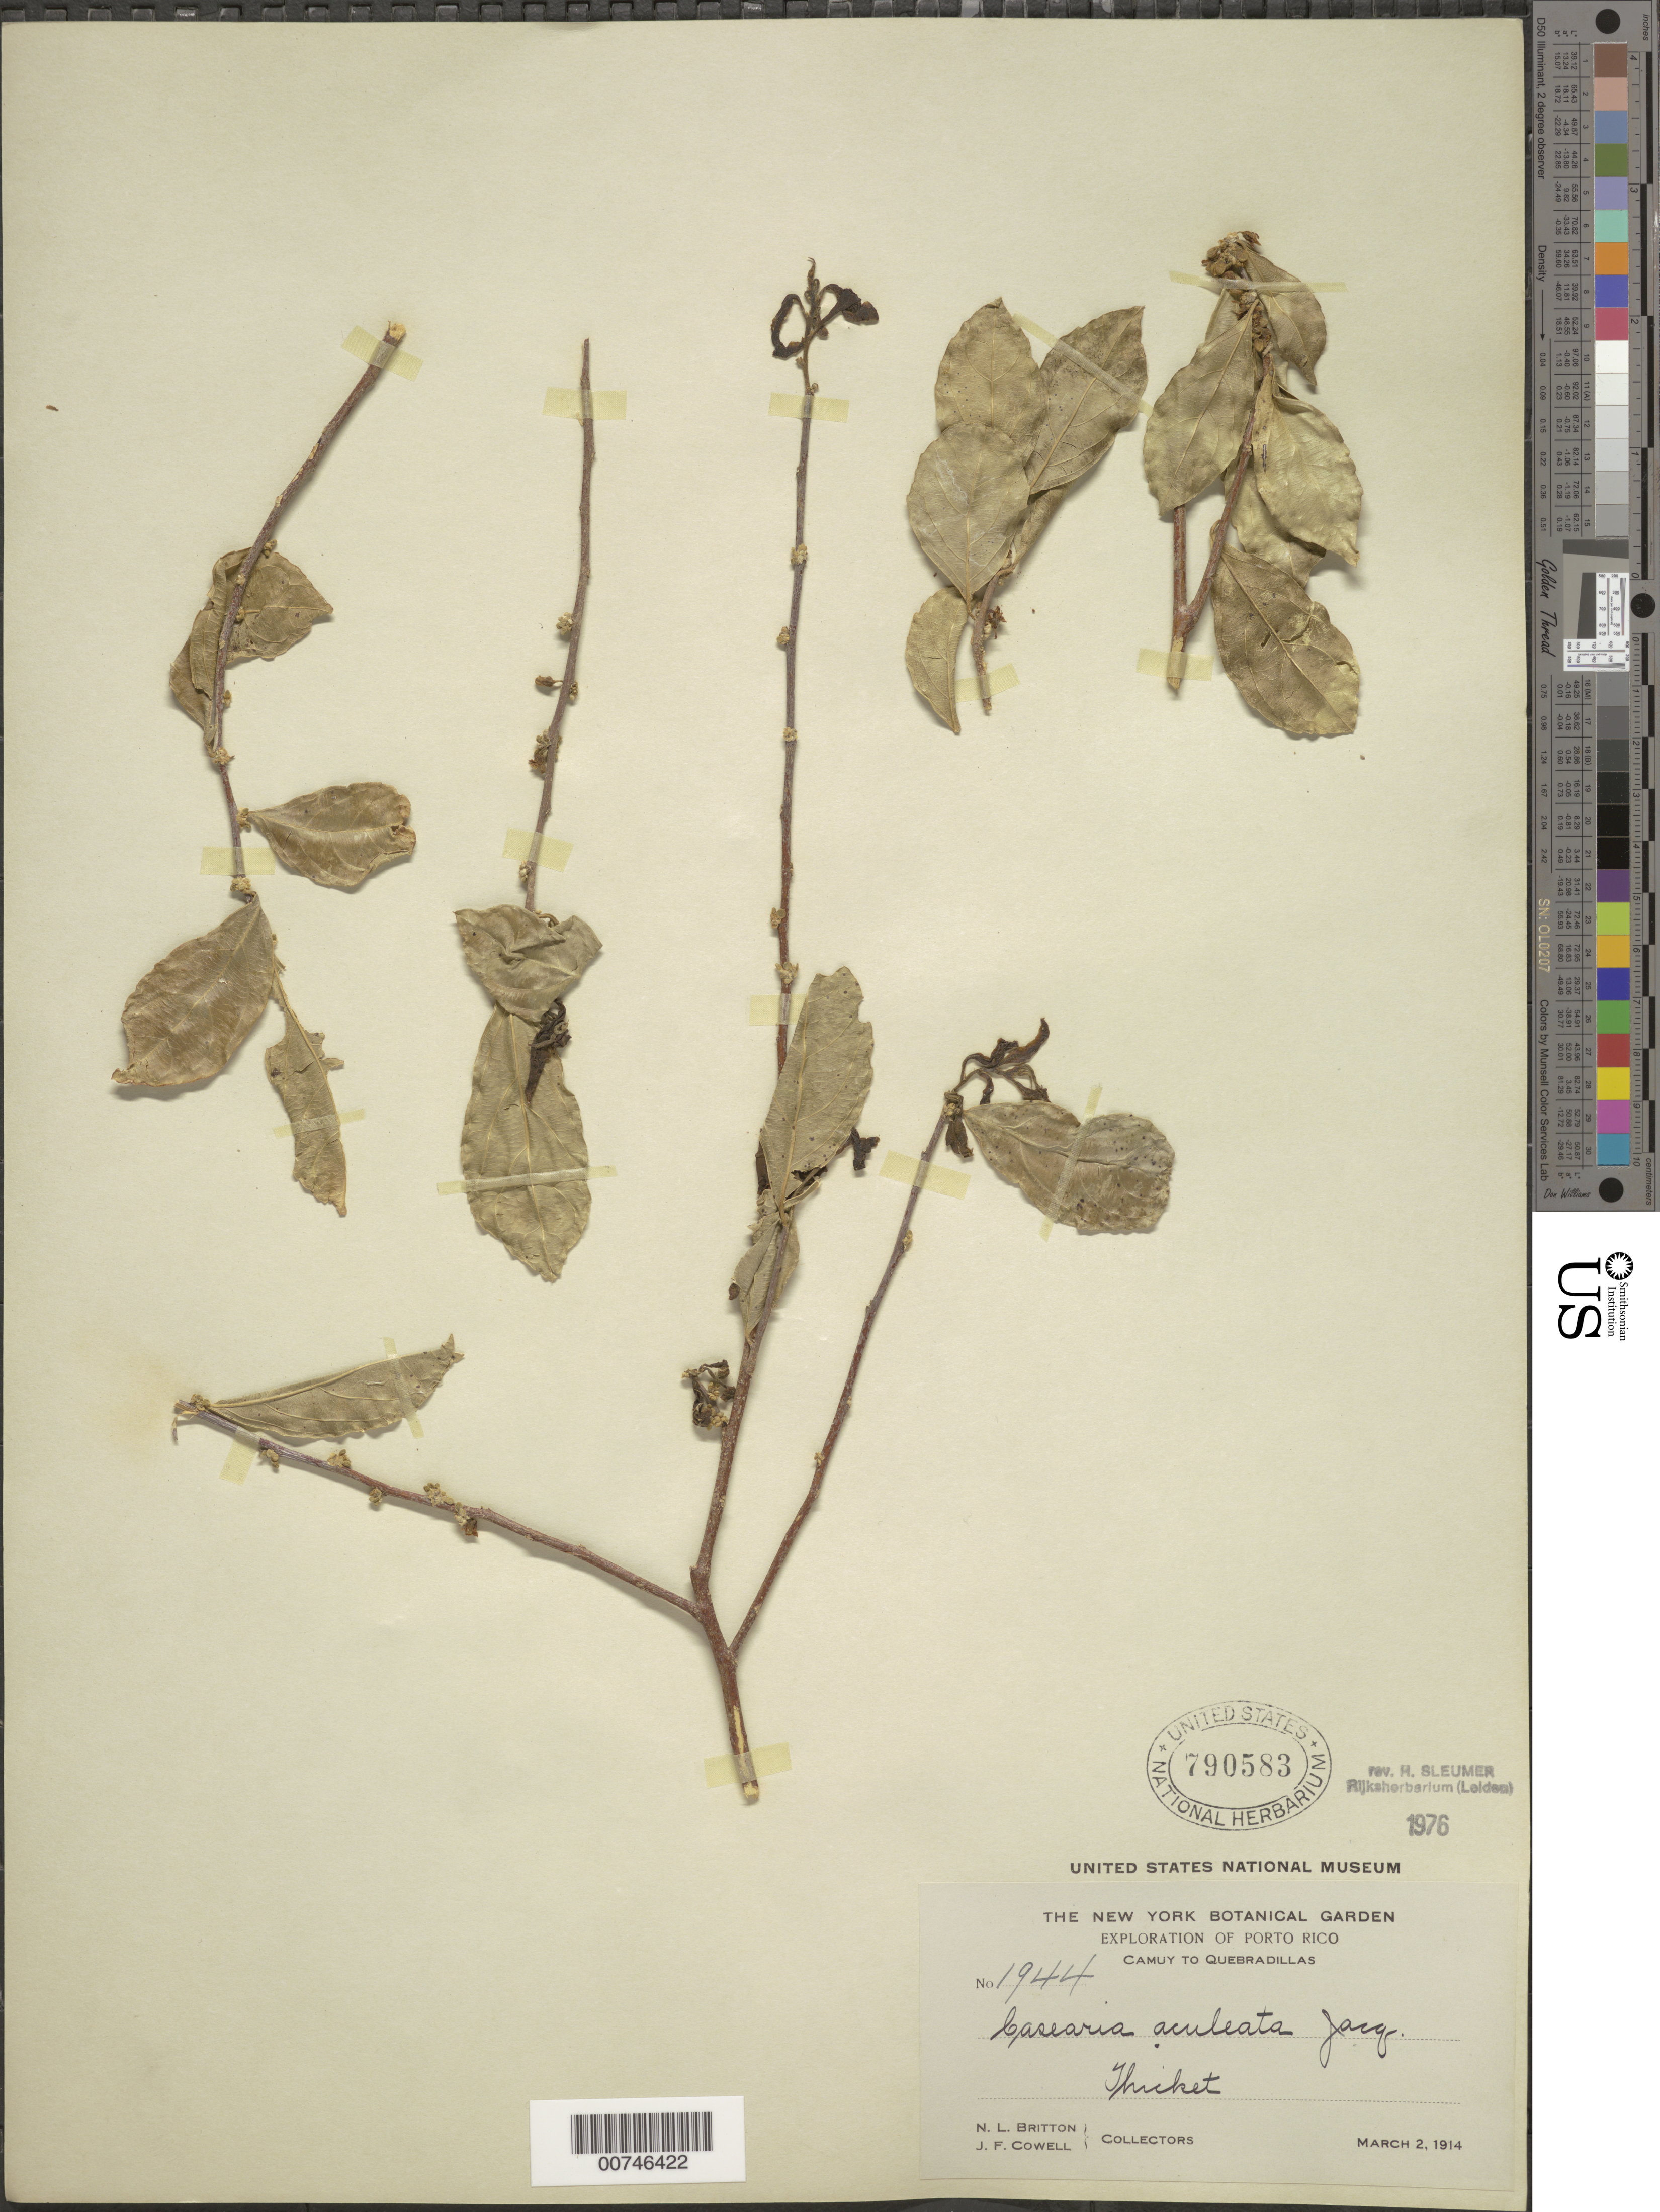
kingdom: Plantae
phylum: Tracheophyta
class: Magnoliopsida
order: Malpighiales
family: Salicaceae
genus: Casearia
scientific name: Casearia aculeata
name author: Jacq.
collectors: N. Britton & J. F. Cowell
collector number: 1944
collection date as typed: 02 Mar 1914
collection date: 1914-03-02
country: Puerto Rico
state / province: Camuy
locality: Camuy to Quebradillas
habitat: Thicket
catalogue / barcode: US 790583